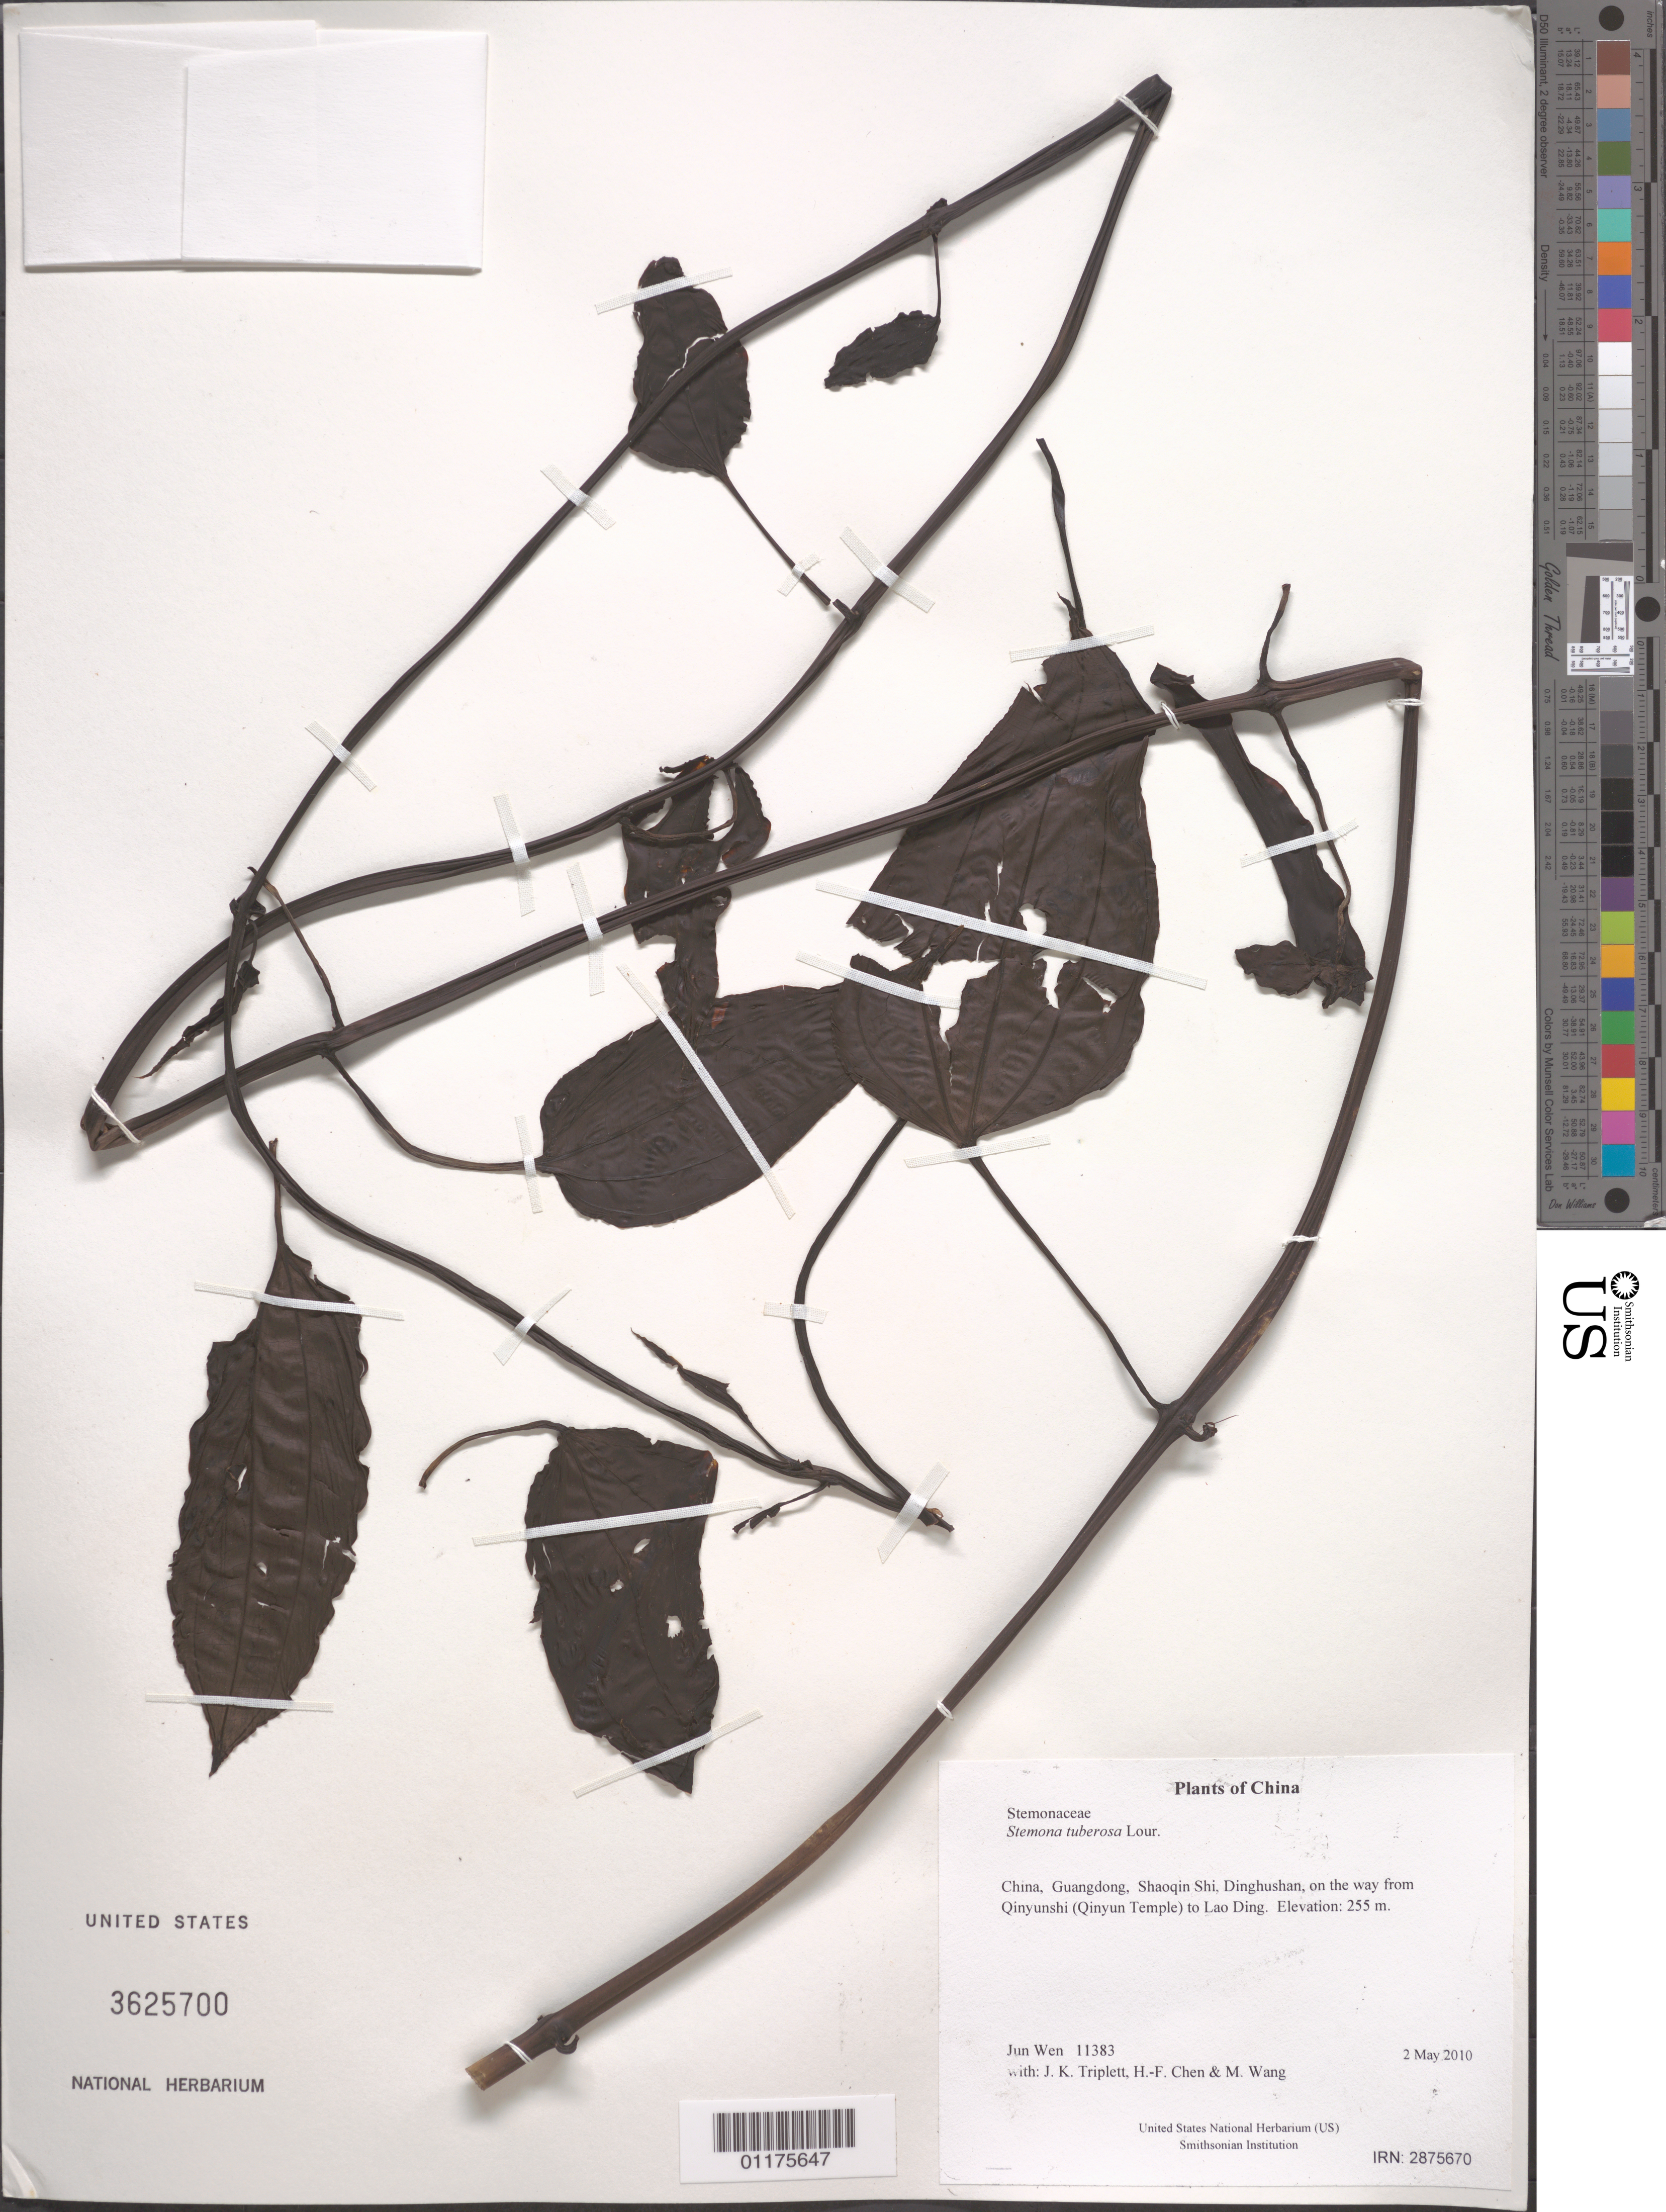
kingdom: Plantae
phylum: Tracheophyta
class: Liliopsida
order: Pandanales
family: Stemonaceae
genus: Stemona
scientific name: Stemona tuberosa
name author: Lour.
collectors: J. Wen, J. K. Triplett, H.-F. Chen & M. Wang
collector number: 11383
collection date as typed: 2 May 2010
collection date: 2010-05-02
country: China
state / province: Guangdong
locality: Shaoqin Shi, Dinghushan, on the way from Qinyunshi (Qinyun Temple) to Lao Ding.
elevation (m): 255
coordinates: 23 09.575 N, 112 31.817 E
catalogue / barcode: US 3625700